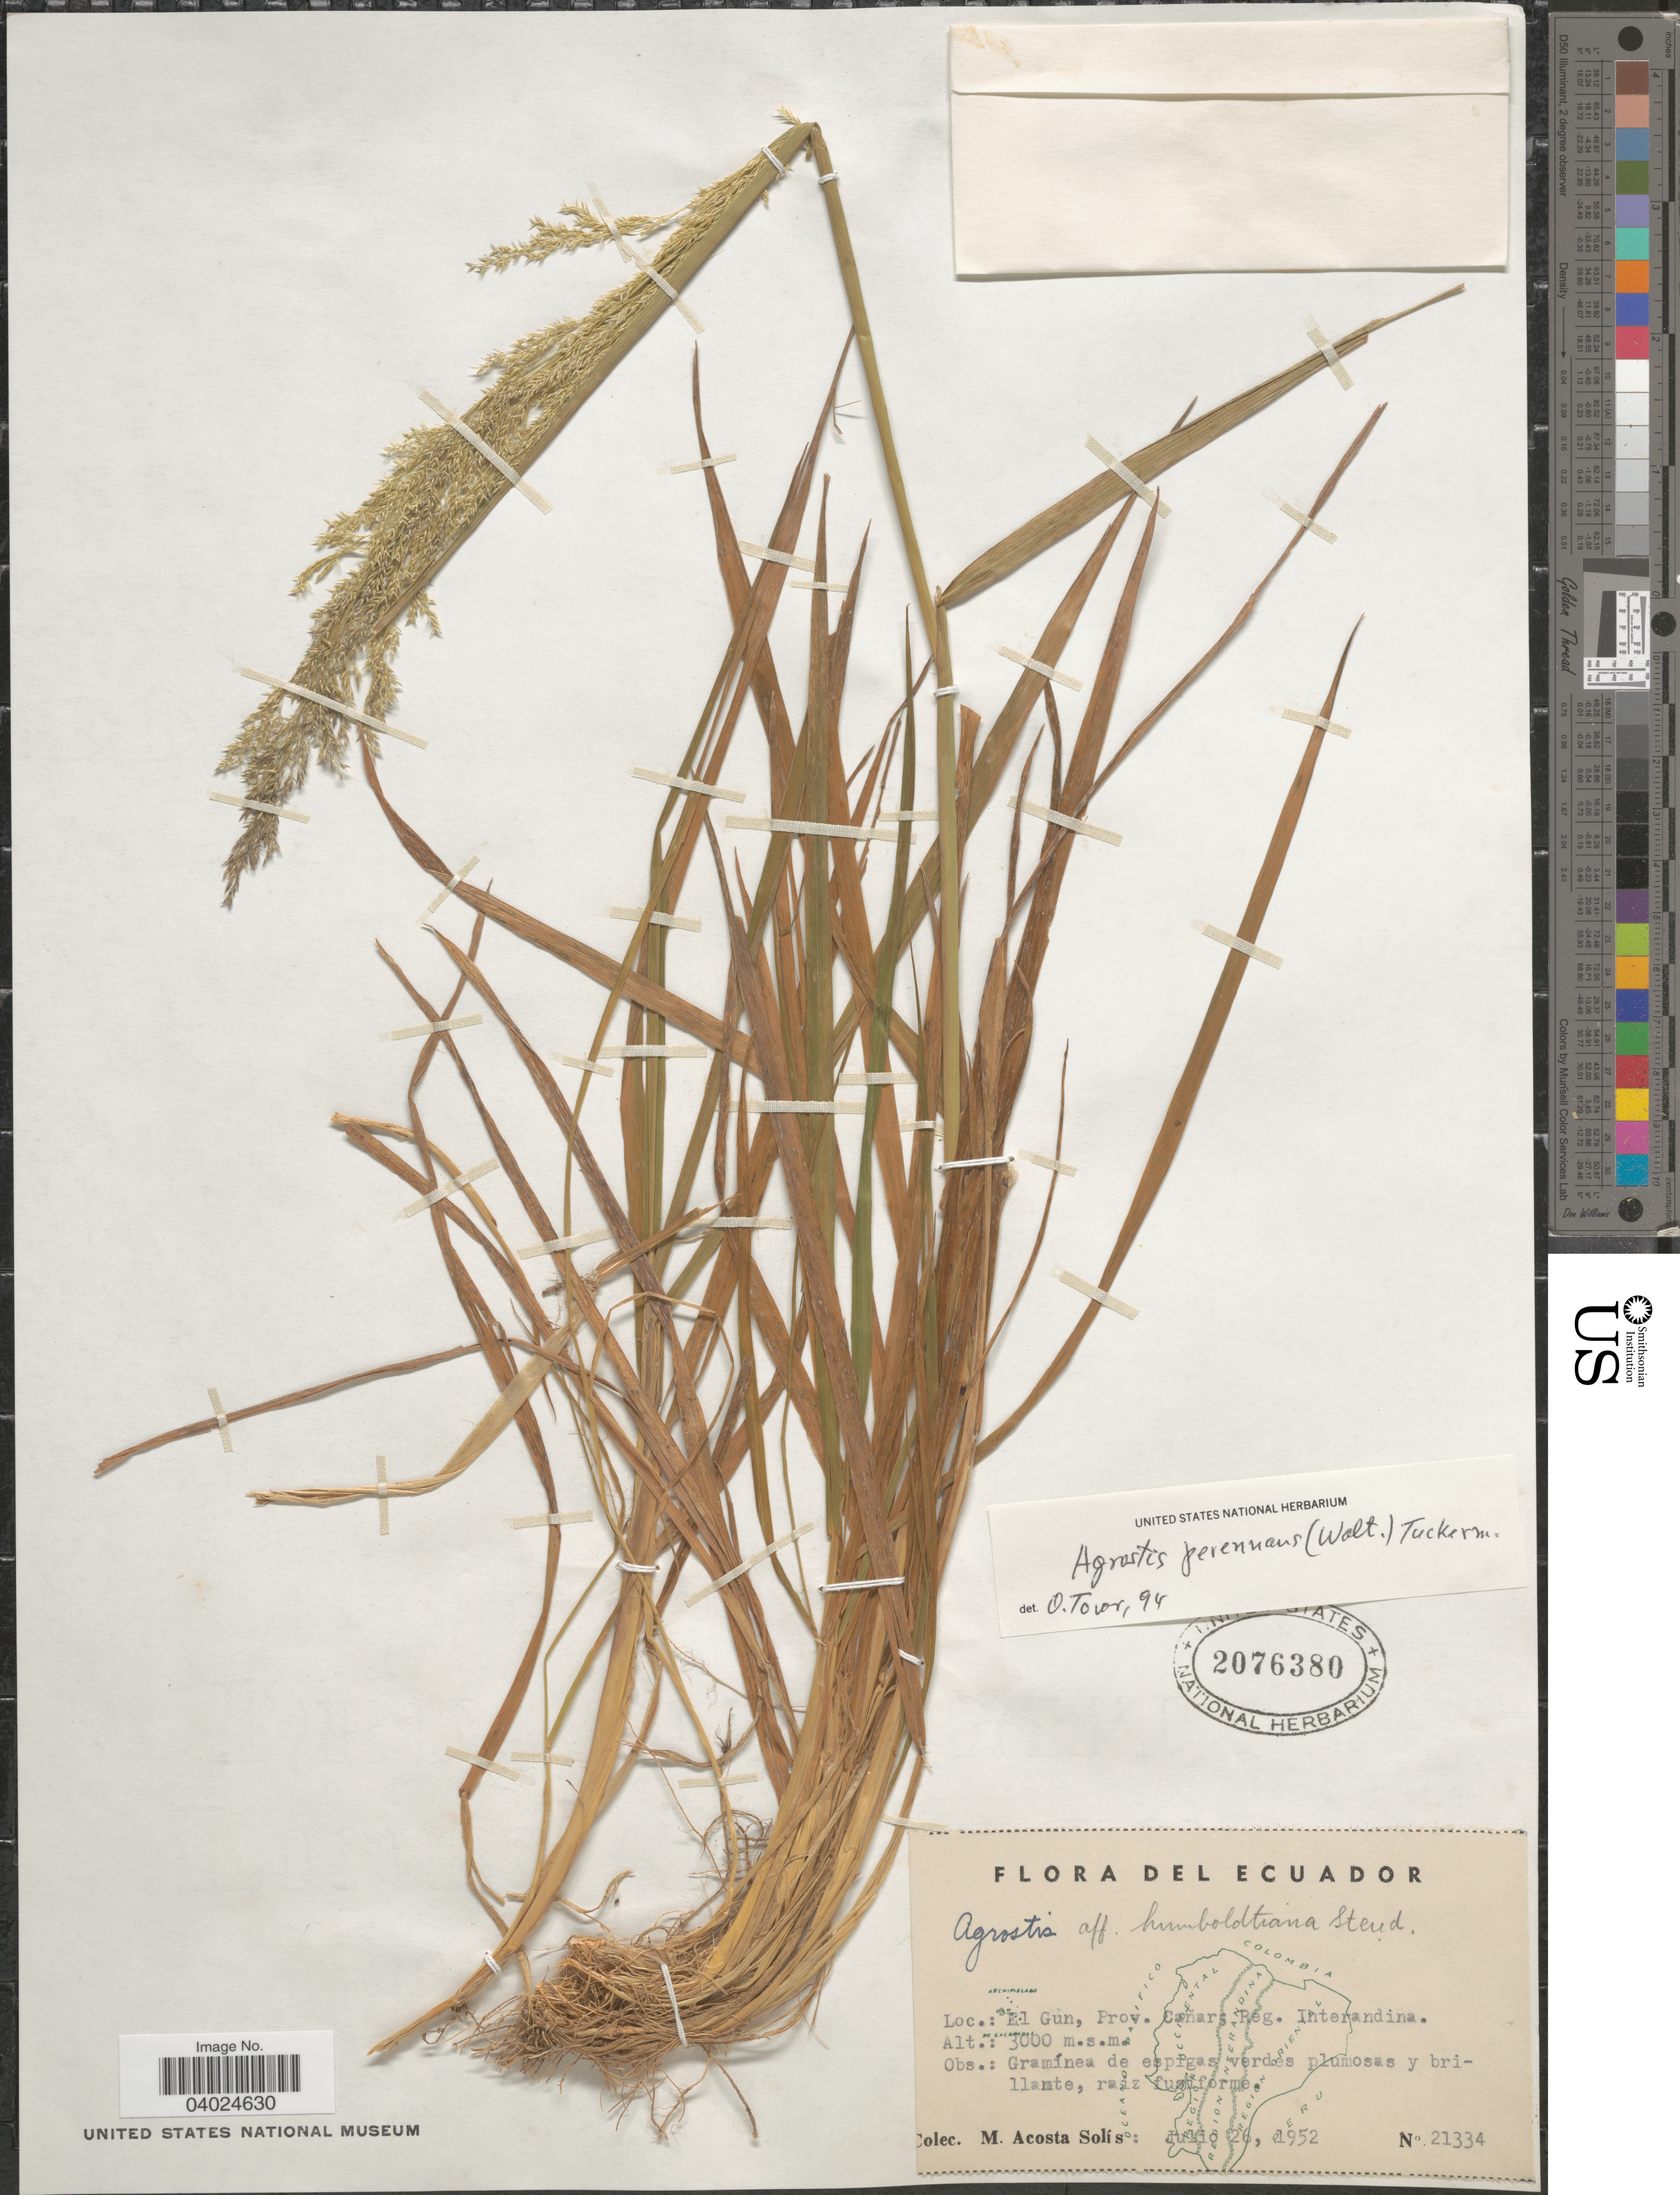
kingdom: Plantae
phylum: Tracheophyta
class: Liliopsida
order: Poales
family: Poaceae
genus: Agrostis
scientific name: Agrostis perennans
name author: (Walter) Tuck.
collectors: M. Acosta Solis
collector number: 21334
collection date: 1952-07-26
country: Ecuador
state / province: Cañar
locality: El Gun, Reg. Interandina.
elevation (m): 3000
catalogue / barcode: US 2076380